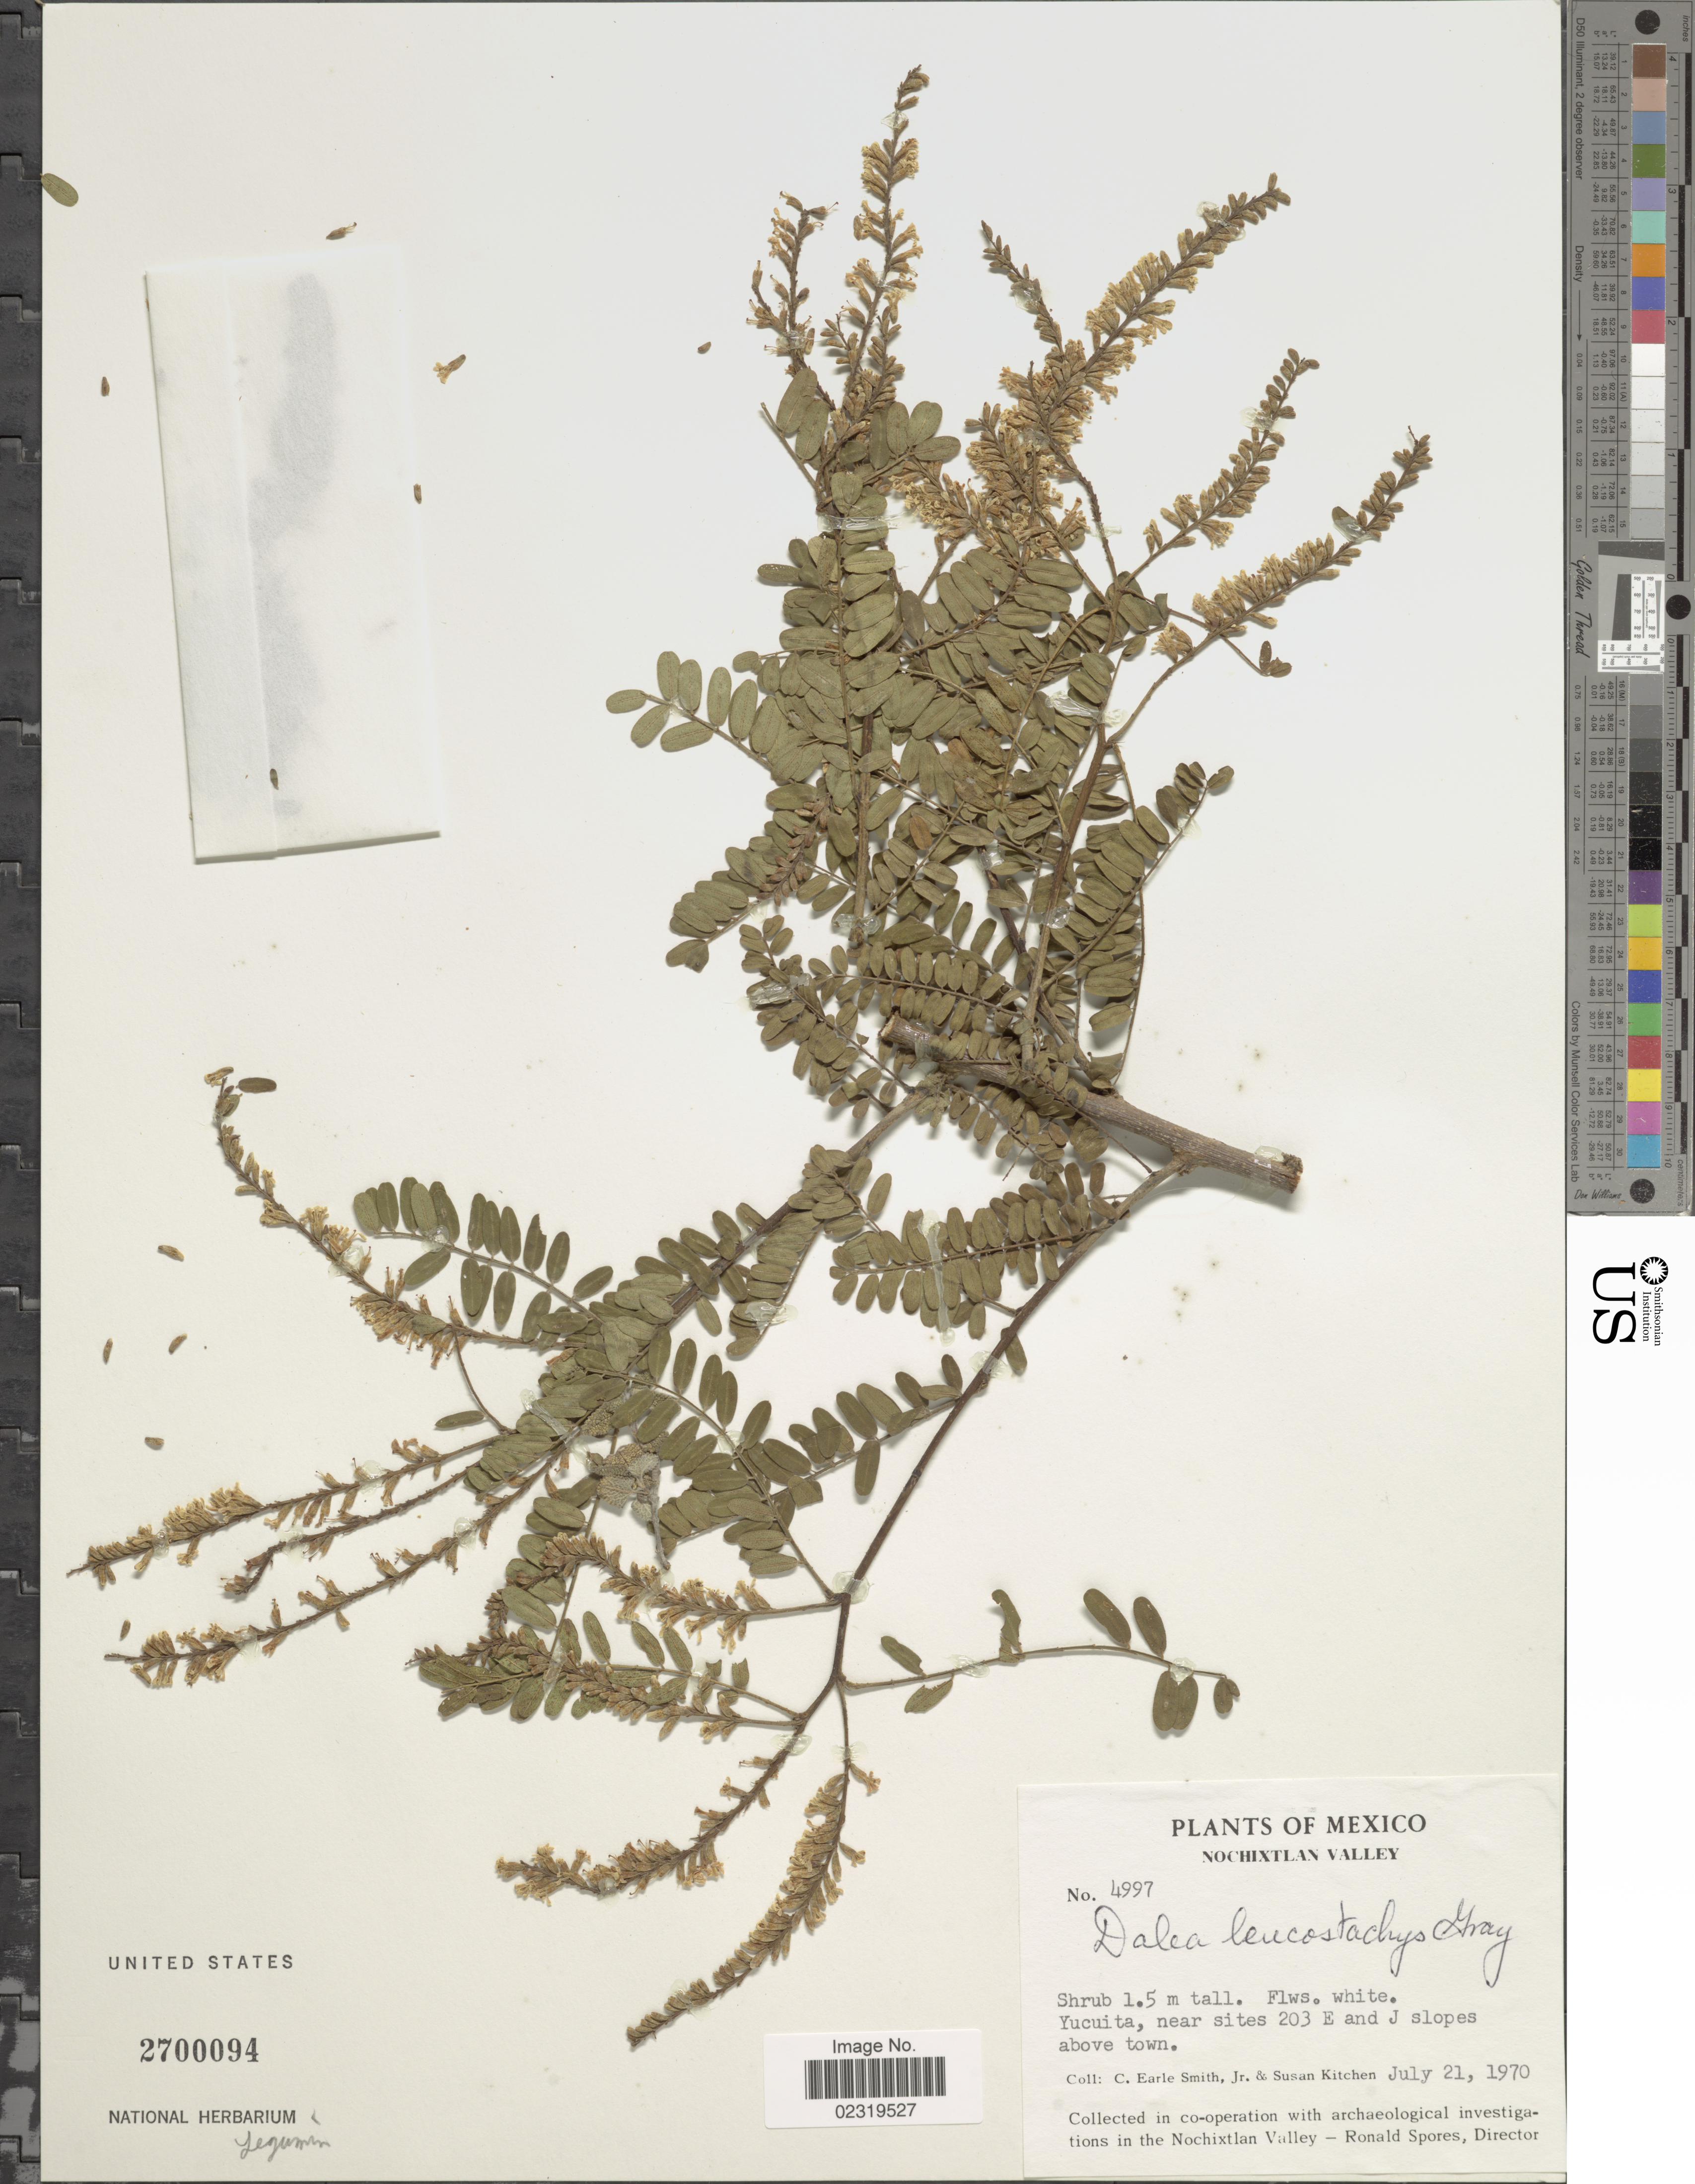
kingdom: Plantae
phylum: Tracheophyta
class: Magnoliopsida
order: Fabales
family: Fabaceae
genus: Dalea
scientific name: Dalea leucostachya var. leucostachya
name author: A. Gray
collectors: C. E. Smith Jr. & S. Kitchen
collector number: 4997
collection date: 1970-07-21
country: Mexico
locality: Nochixtlan Valley, Yucuita, near sites 203 E and J slopes above town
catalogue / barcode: US 2700094